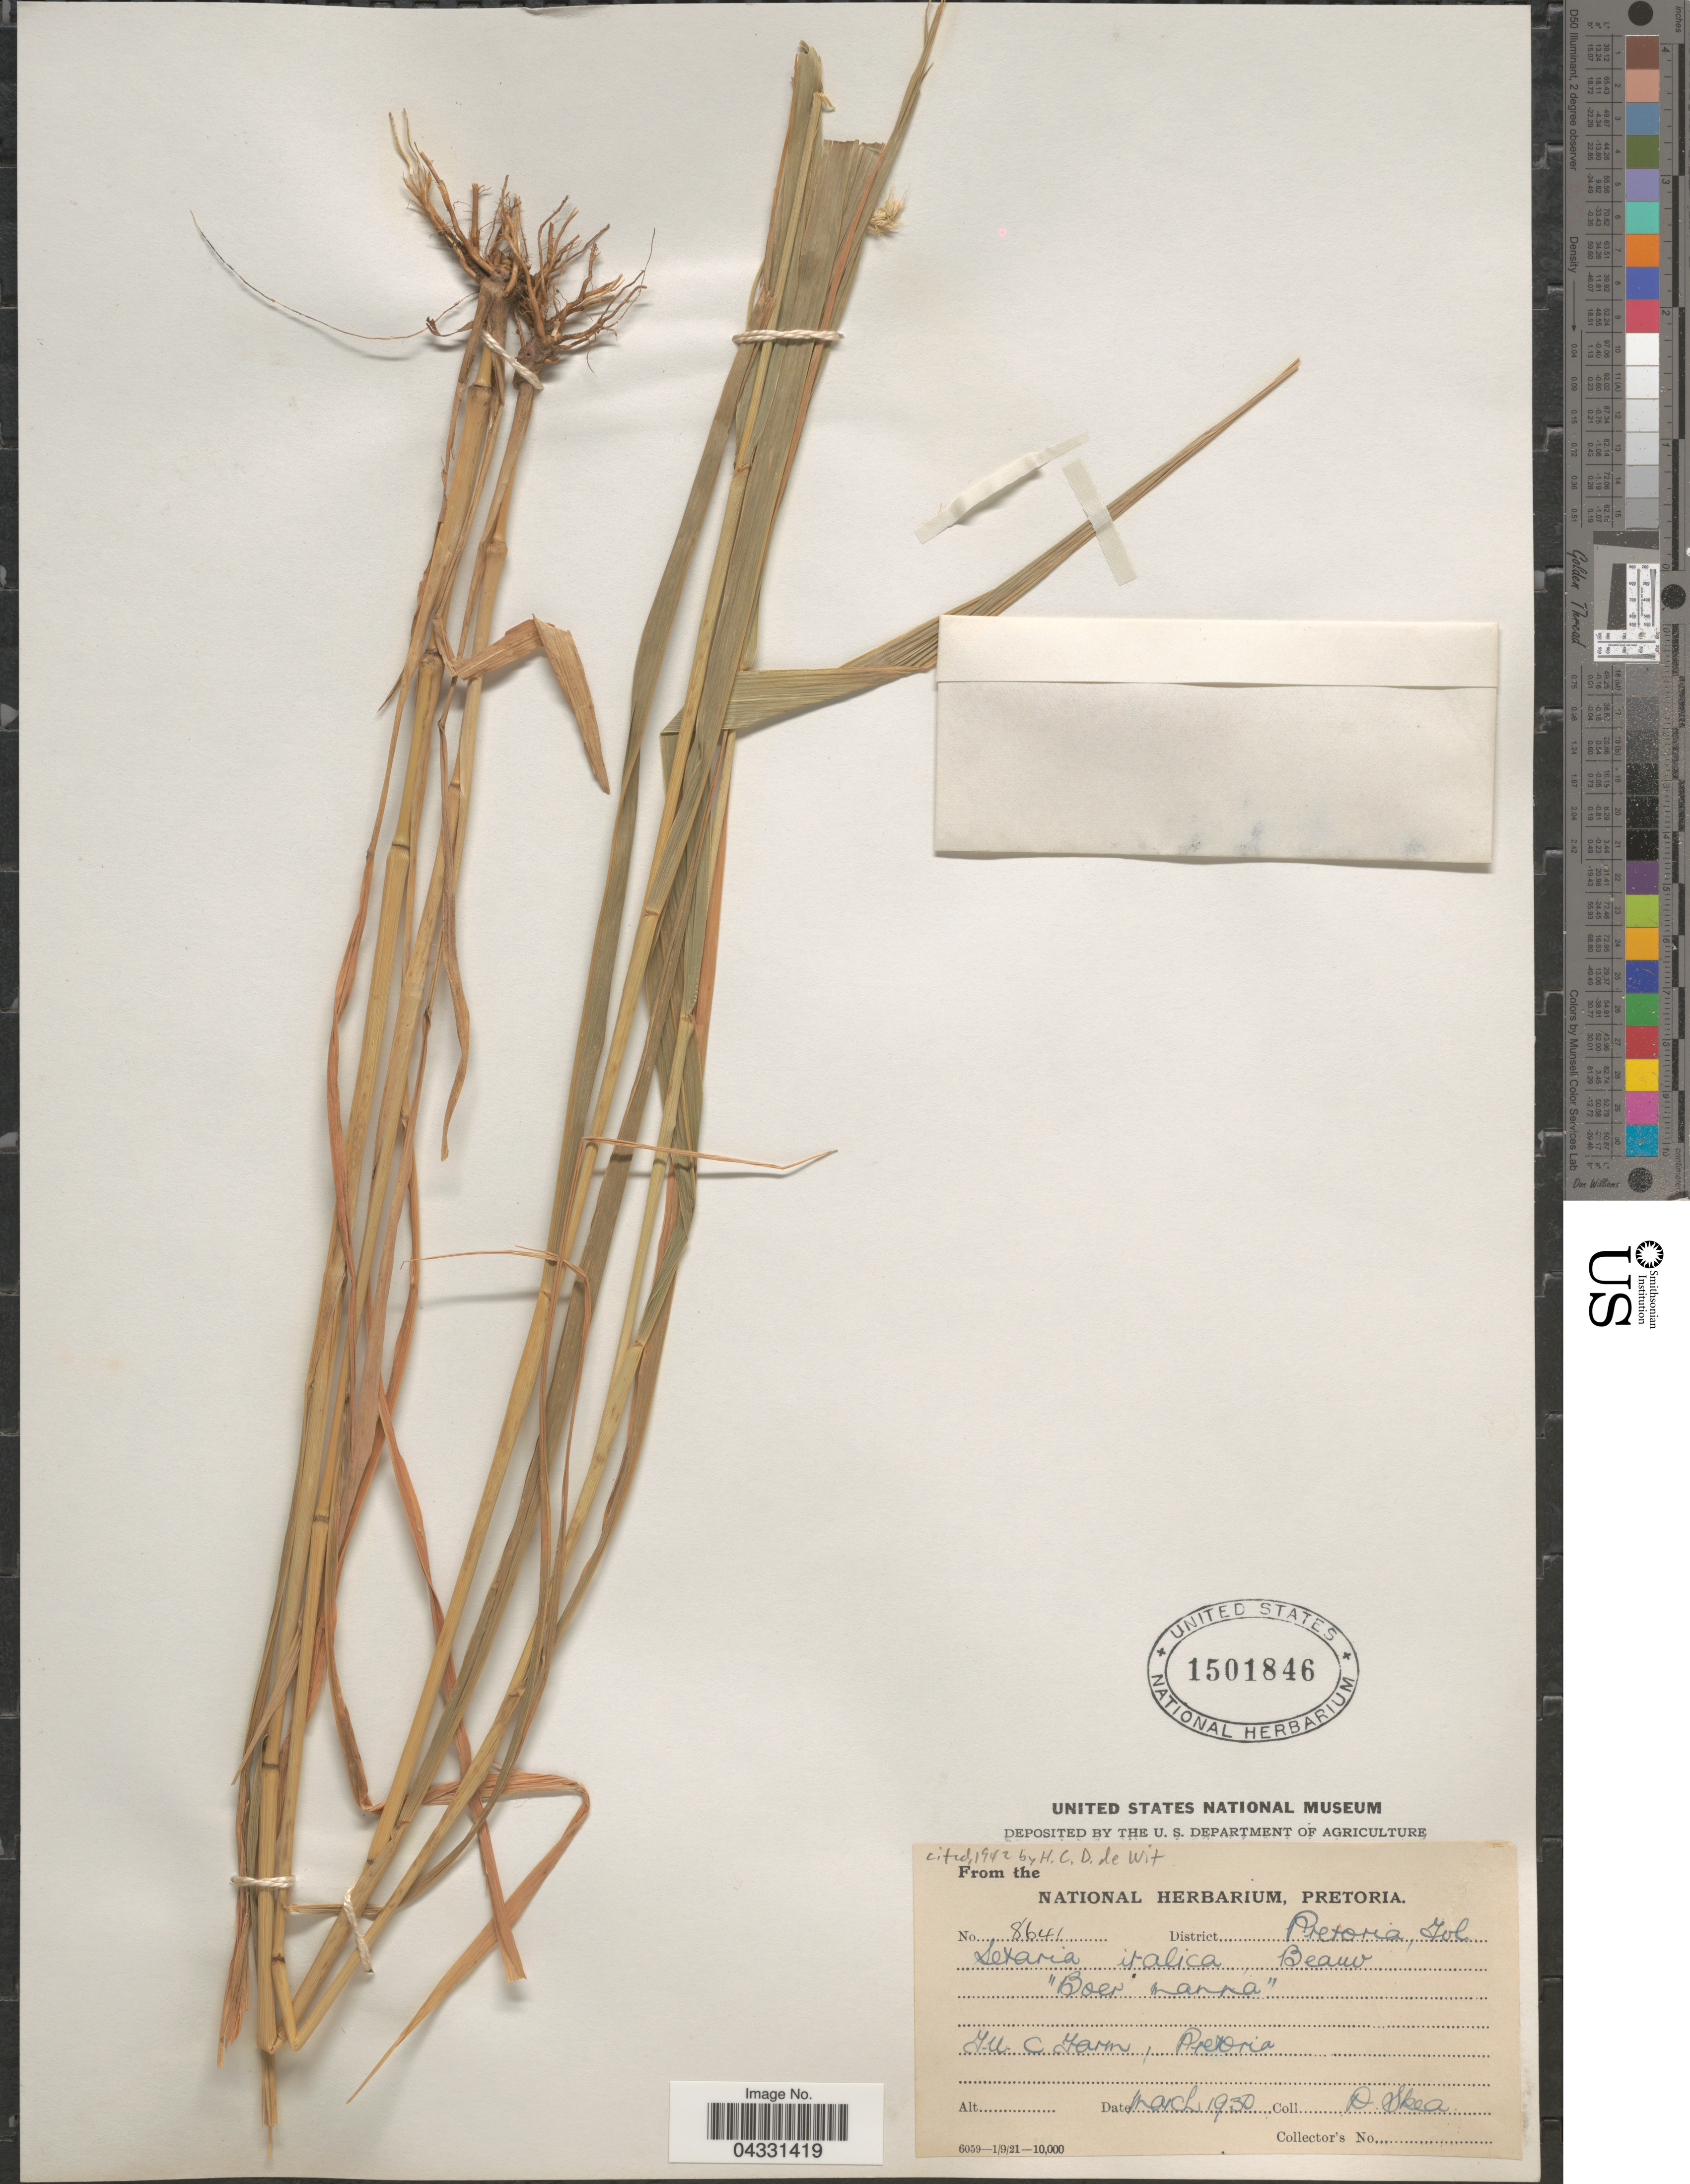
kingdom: Plantae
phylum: Tracheophyta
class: Liliopsida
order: Poales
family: Poaceae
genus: Setaria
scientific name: Setaria italica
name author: (L.) P. Beauv.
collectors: D. Skea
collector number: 8641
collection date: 1930-03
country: South Africa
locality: District Pretoria, Tvl. I.U [interpreted] C Farm, Pretoria.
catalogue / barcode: US 1501846